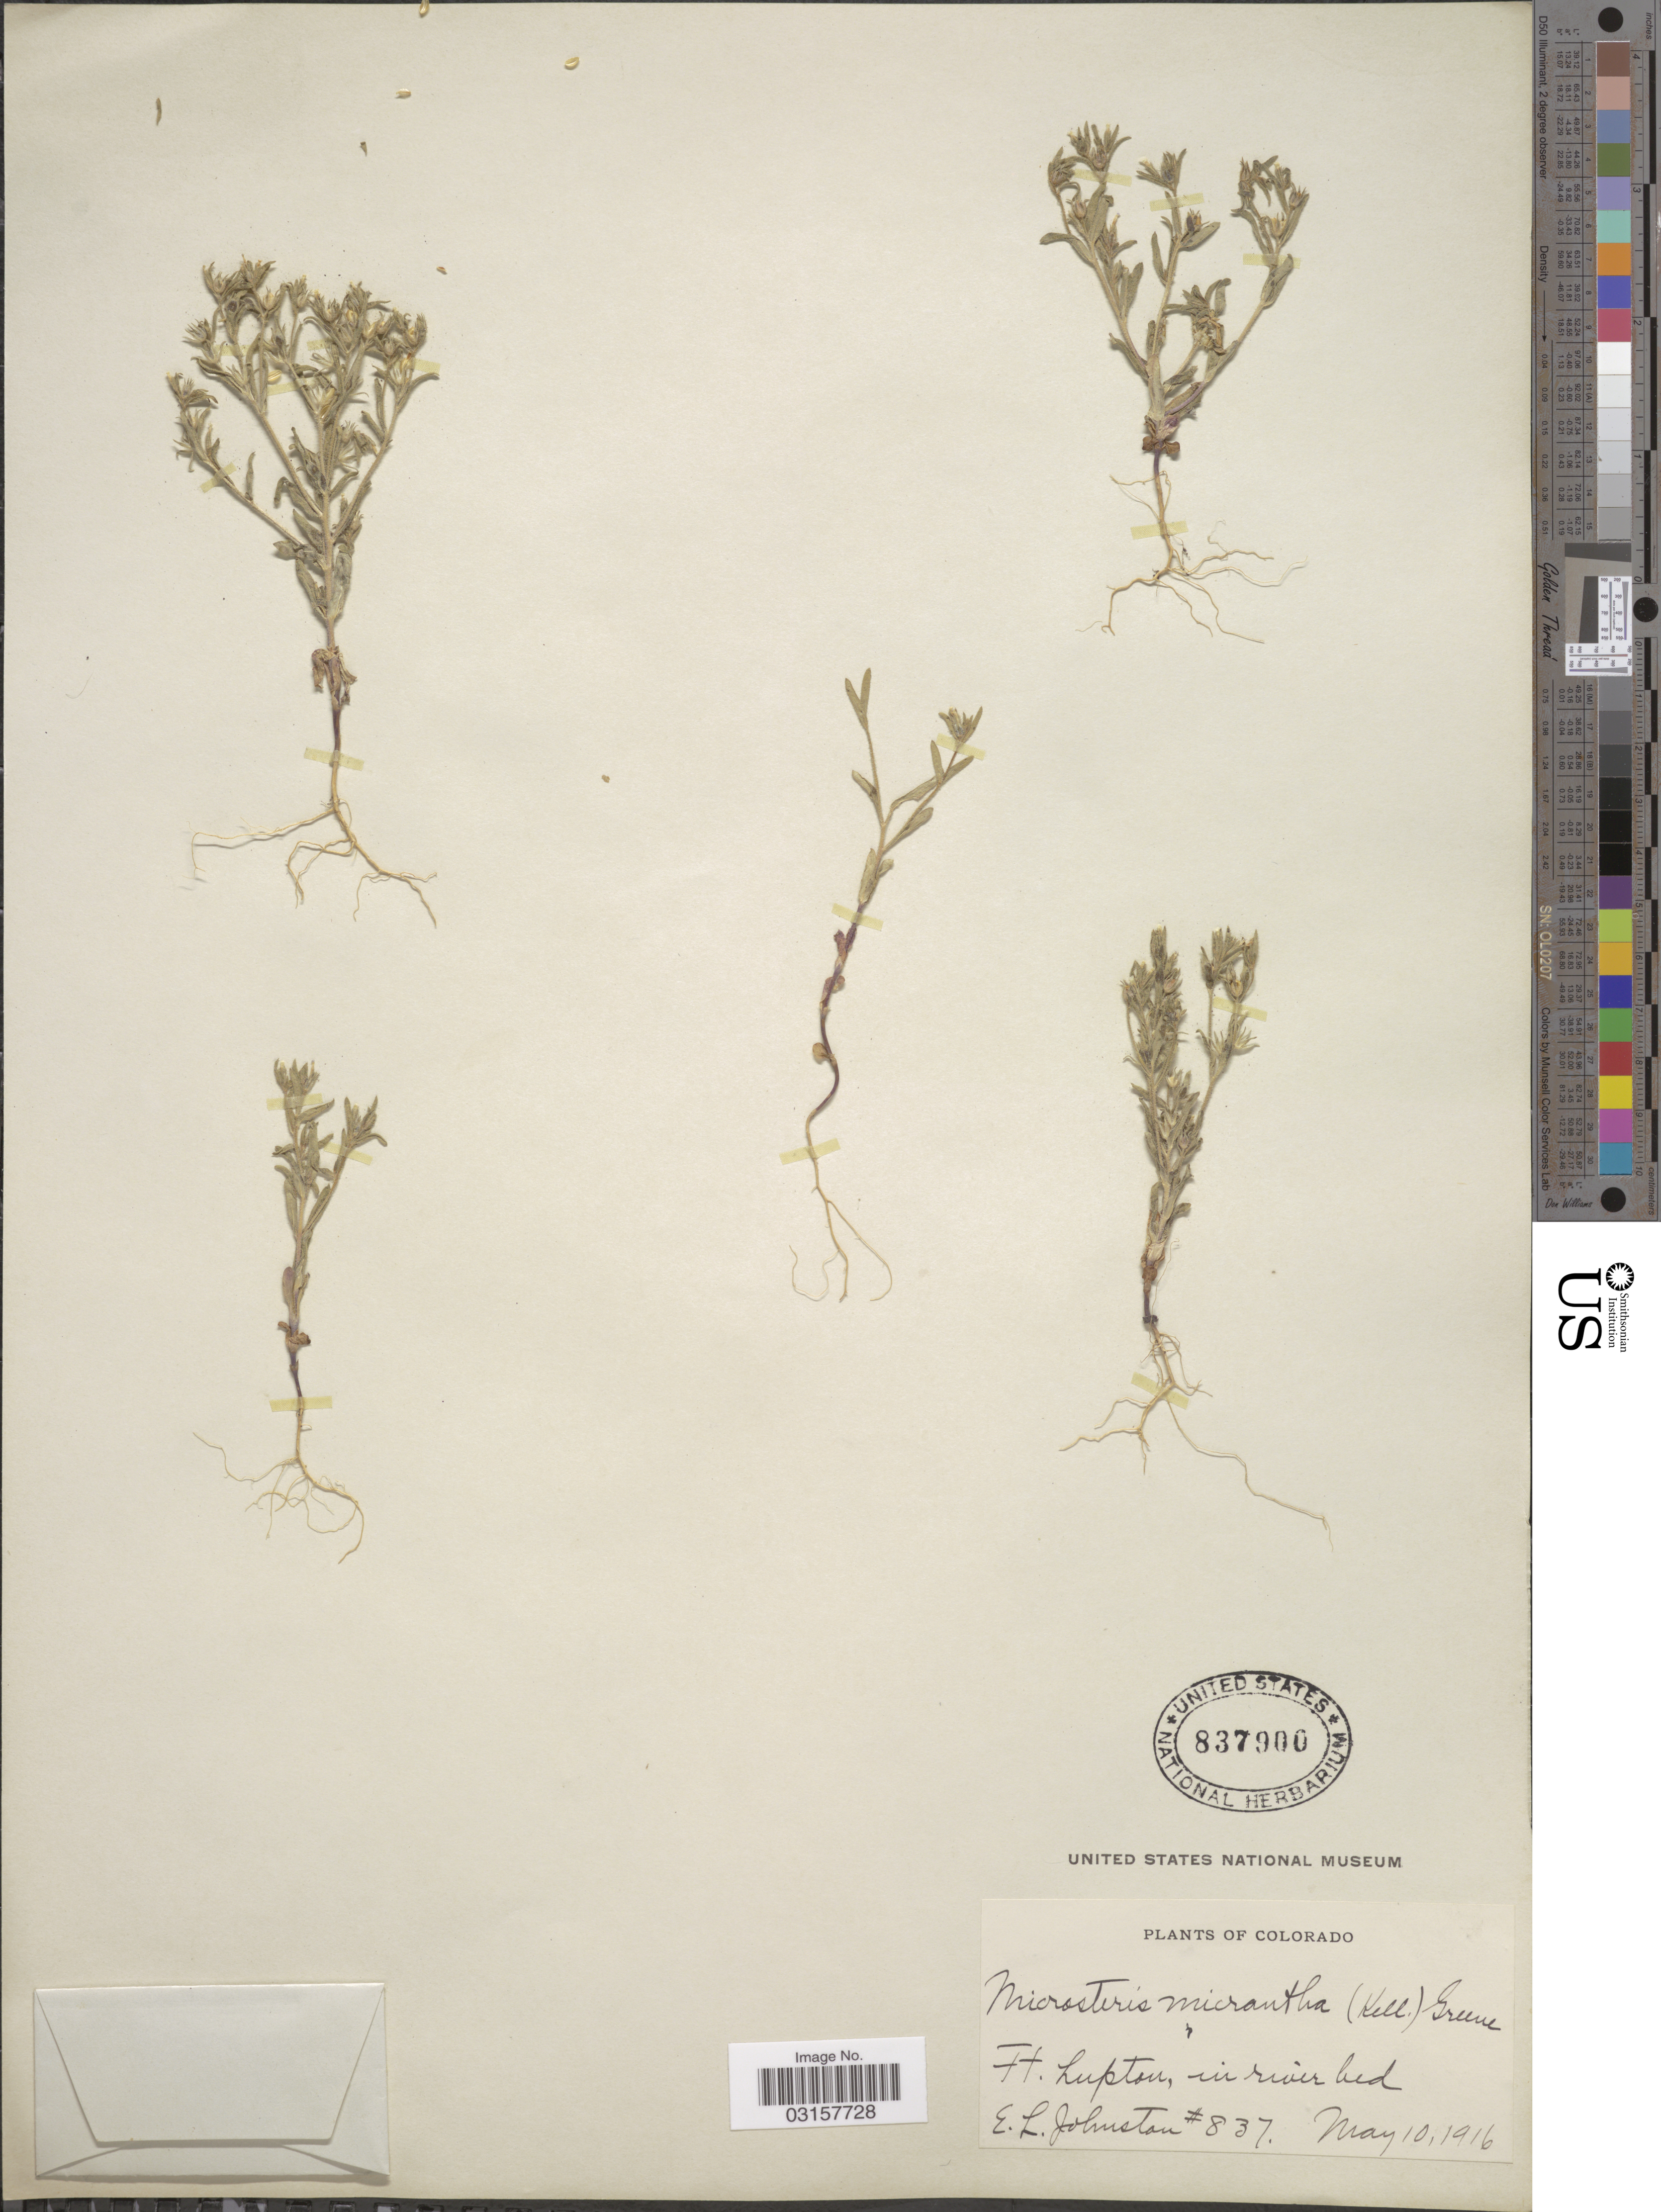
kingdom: Plantae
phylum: Tracheophyta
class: Magnoliopsida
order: Ericales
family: Polemoniaceae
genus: Microsteris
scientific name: Microsteris gracilis var. gracilis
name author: (Hook.) Greene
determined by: (US) Smithsonian Institution - National Museum of Natural History - Department of Botany (UNITED STATES)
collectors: E. L. Johnston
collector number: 837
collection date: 1916-05-10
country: United States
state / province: Colorado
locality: Ft. Lupston, in riverbed.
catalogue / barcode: US 837900